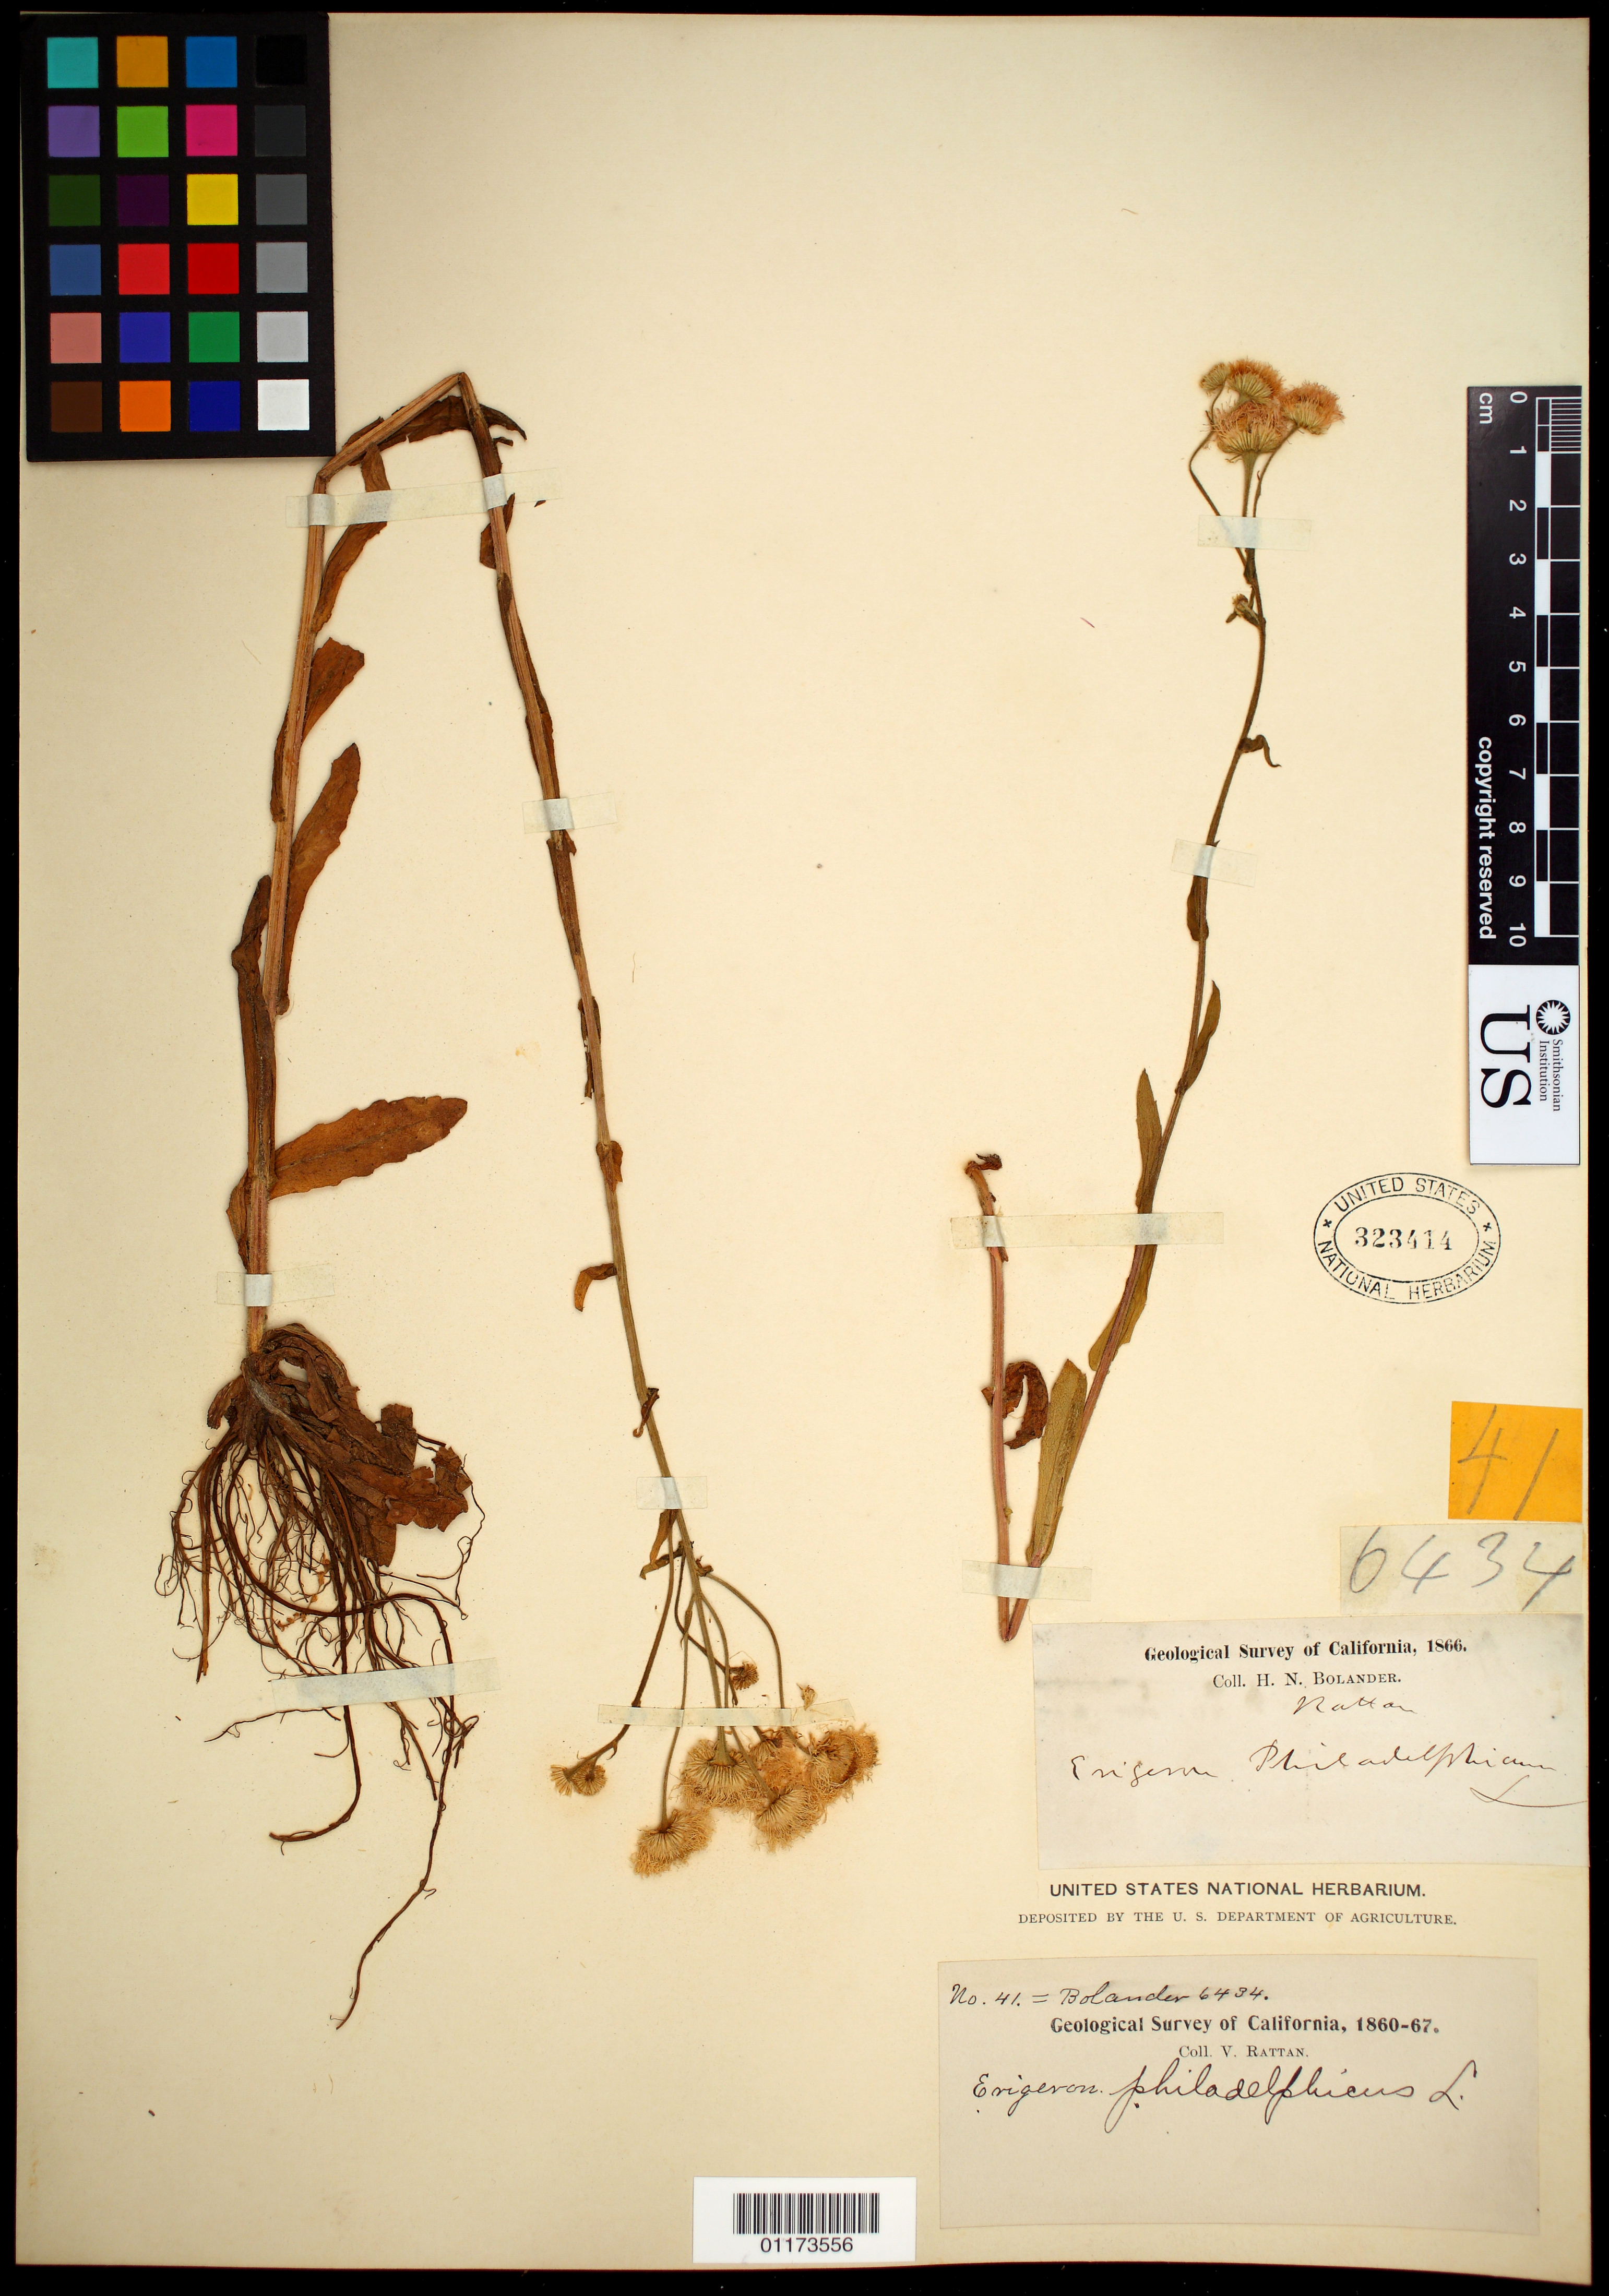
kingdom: Plantae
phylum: Tracheophyta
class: Magnoliopsida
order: Asterales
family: Asteraceae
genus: Erigeron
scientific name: Erigeron philadelphicus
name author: L.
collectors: V. Rattan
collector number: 41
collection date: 1860/1867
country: United States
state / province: California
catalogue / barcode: US 323414